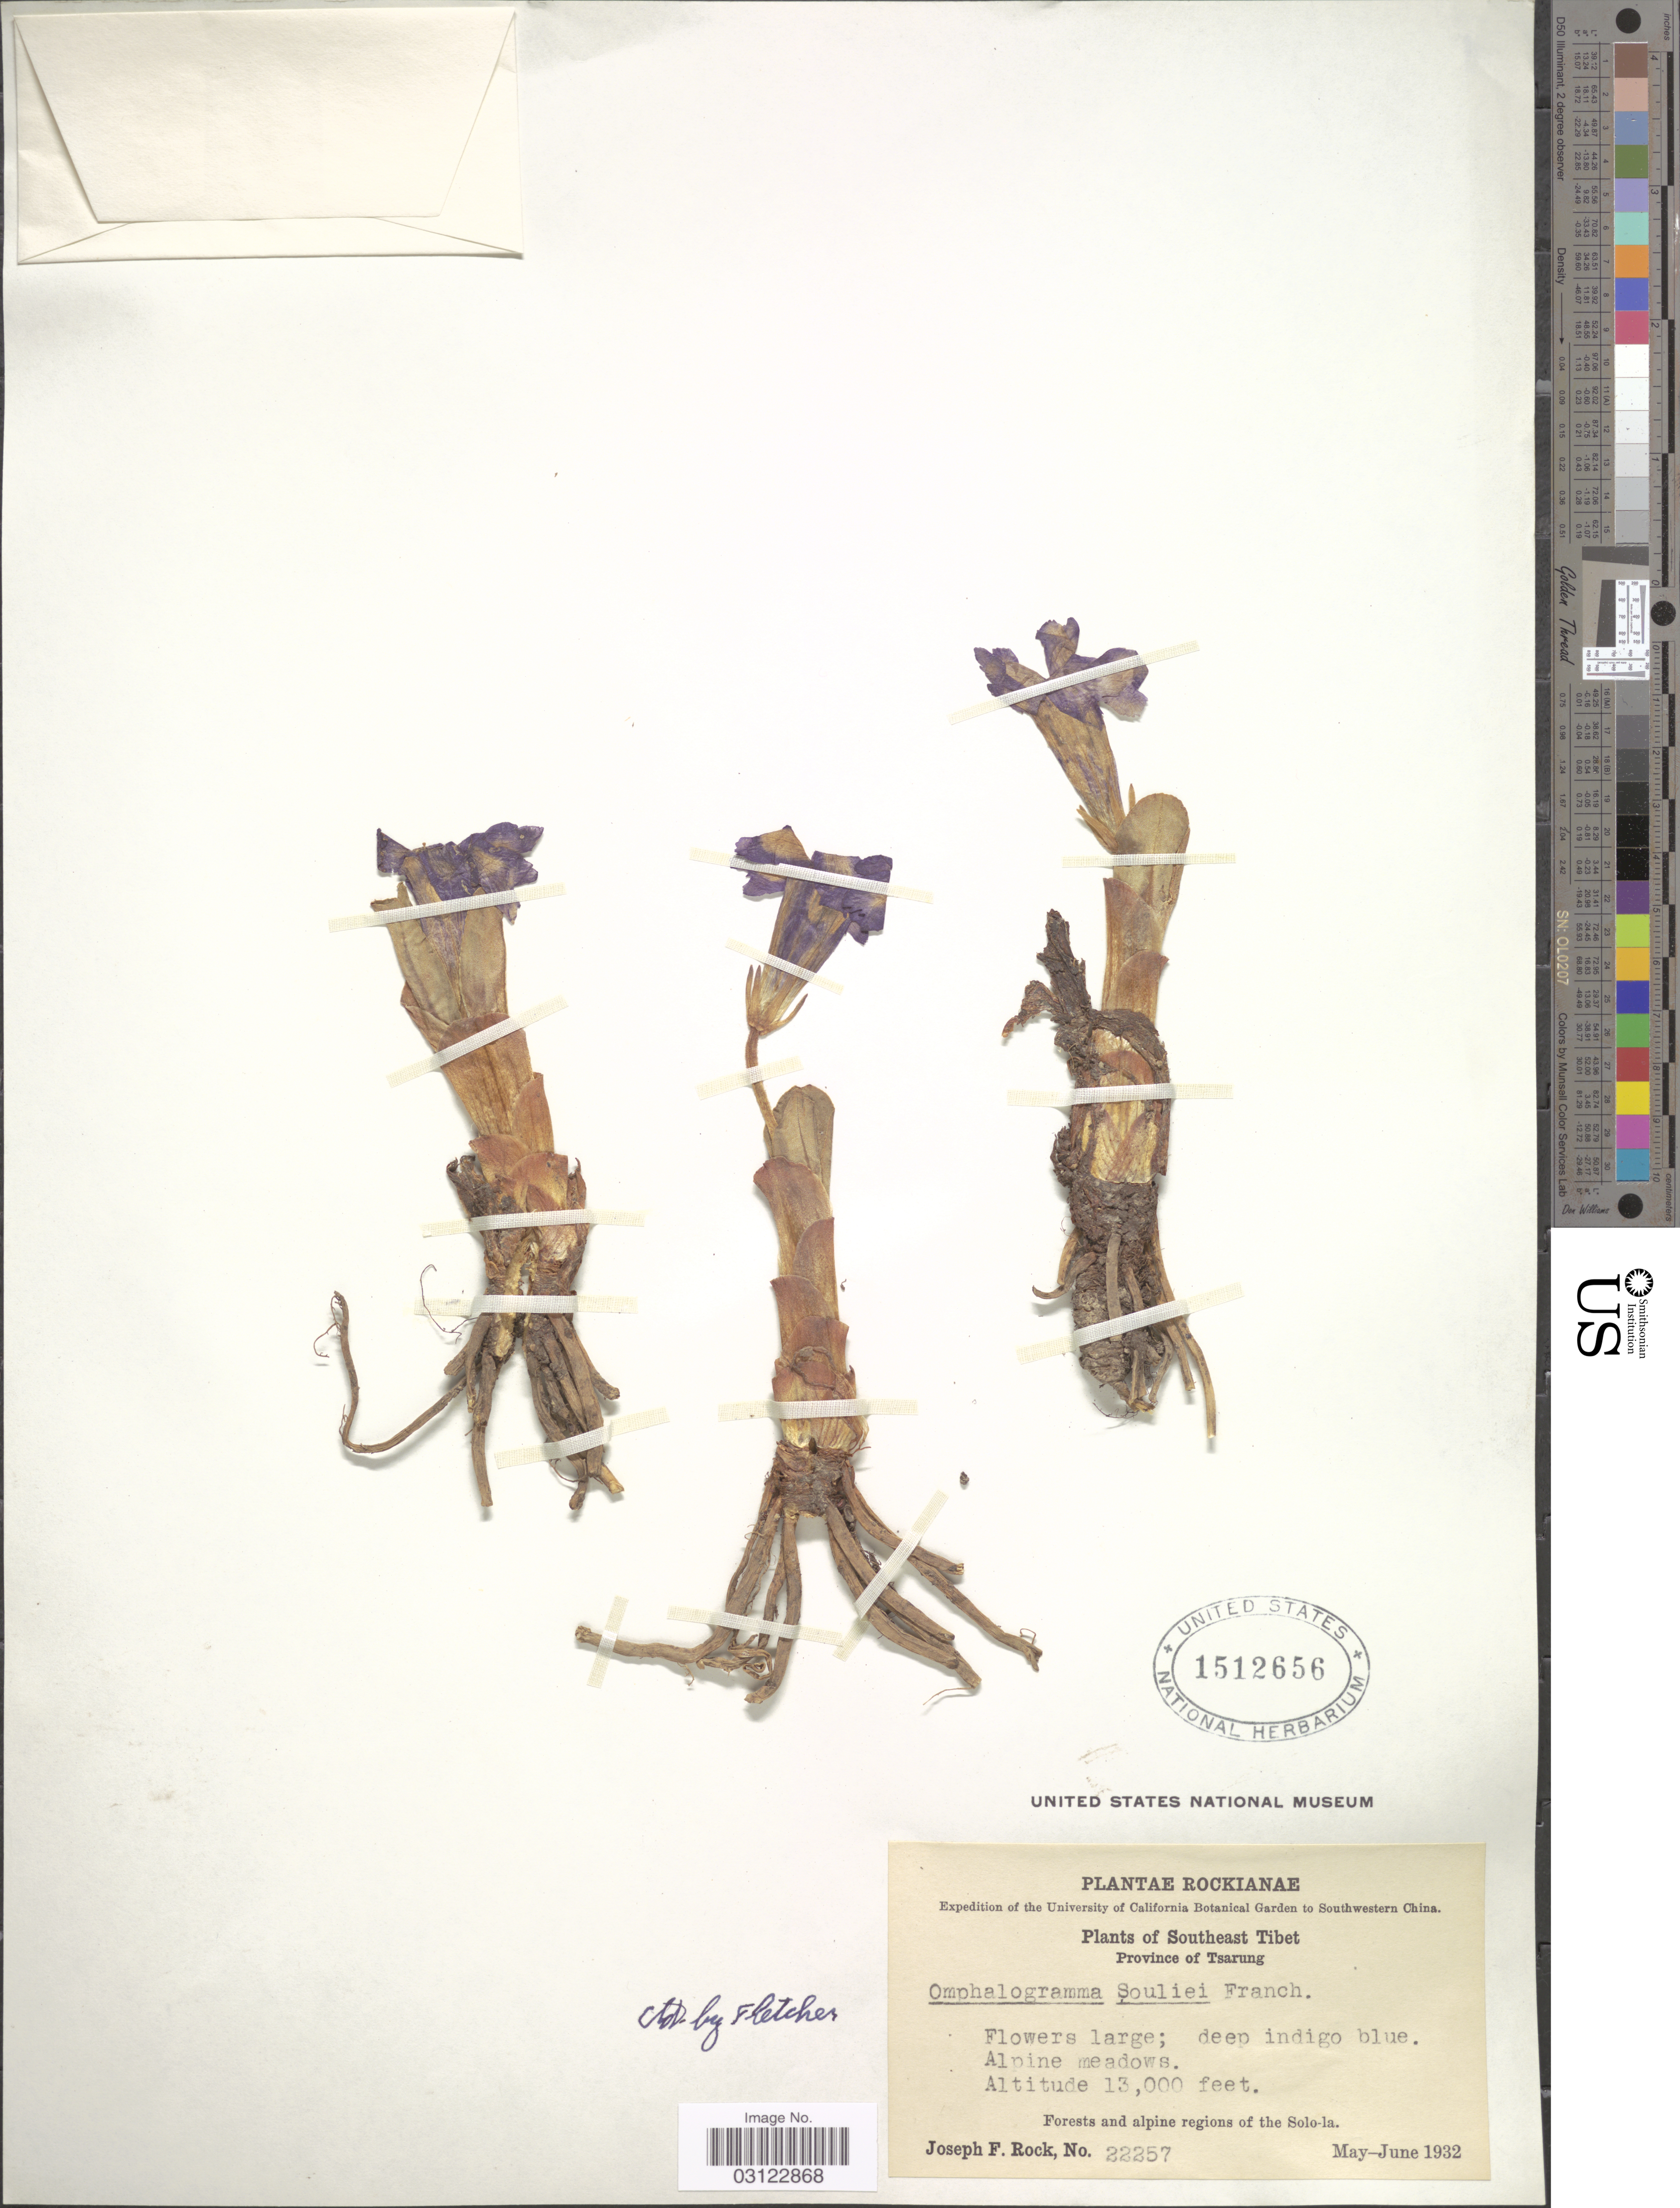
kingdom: Plantae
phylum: Tracheophyta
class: Magnoliopsida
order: Ericales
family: Primulaceae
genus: Omphalogramma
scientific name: Omphalogramma souliei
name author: Franch.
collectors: J. F. Rock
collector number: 22257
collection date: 1932-05/1932-06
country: China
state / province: Xizang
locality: Southwestern China. Southeast Tibet. Province of Tsarung. Alpine meadows. Forests and alpine regions of the Solo-la.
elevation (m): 3962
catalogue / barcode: US 1512656